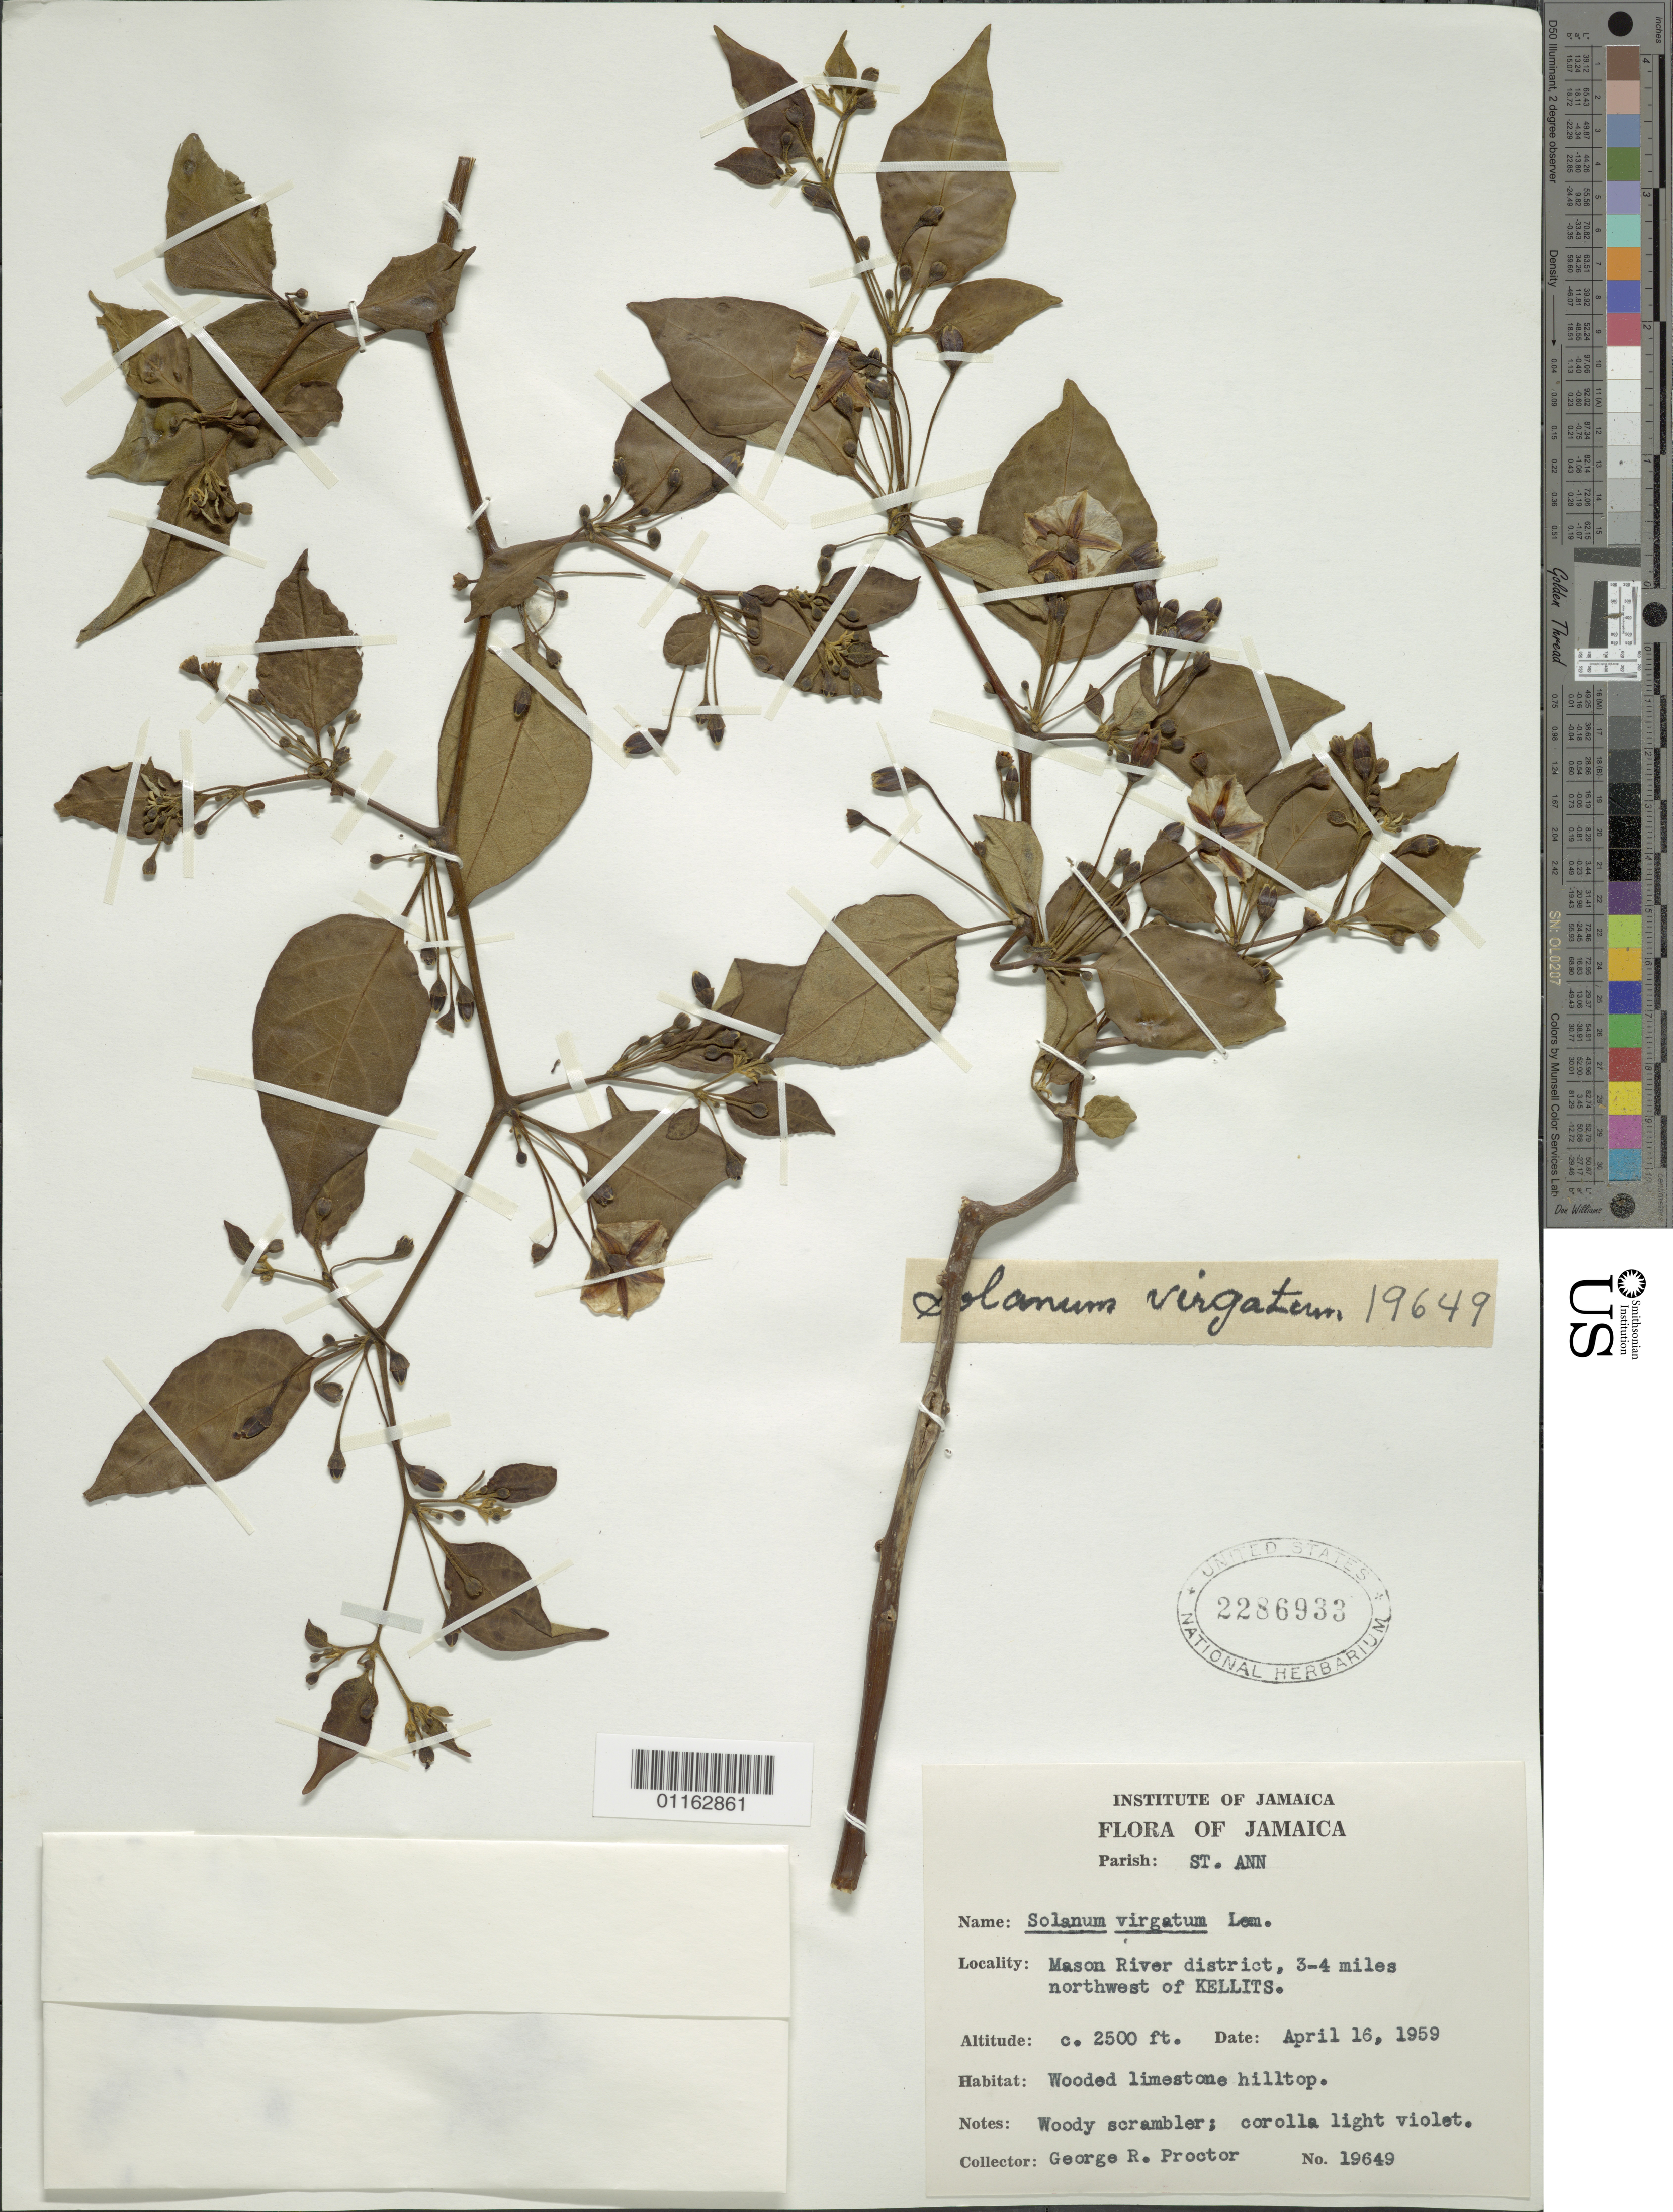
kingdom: Plantae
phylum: Tracheophyta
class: Magnoliopsida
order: Solanales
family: Solanaceae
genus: Solanum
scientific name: Solanum virgatum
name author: Lam.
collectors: G. R. Proctor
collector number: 19649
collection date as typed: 16 Apr 1959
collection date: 1959-04-16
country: Jamaica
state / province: Clarendon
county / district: Mason River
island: Jamaica I.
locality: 3-4 mi. NW of Kellits; wooded limestone hilltop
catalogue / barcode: US 2286933